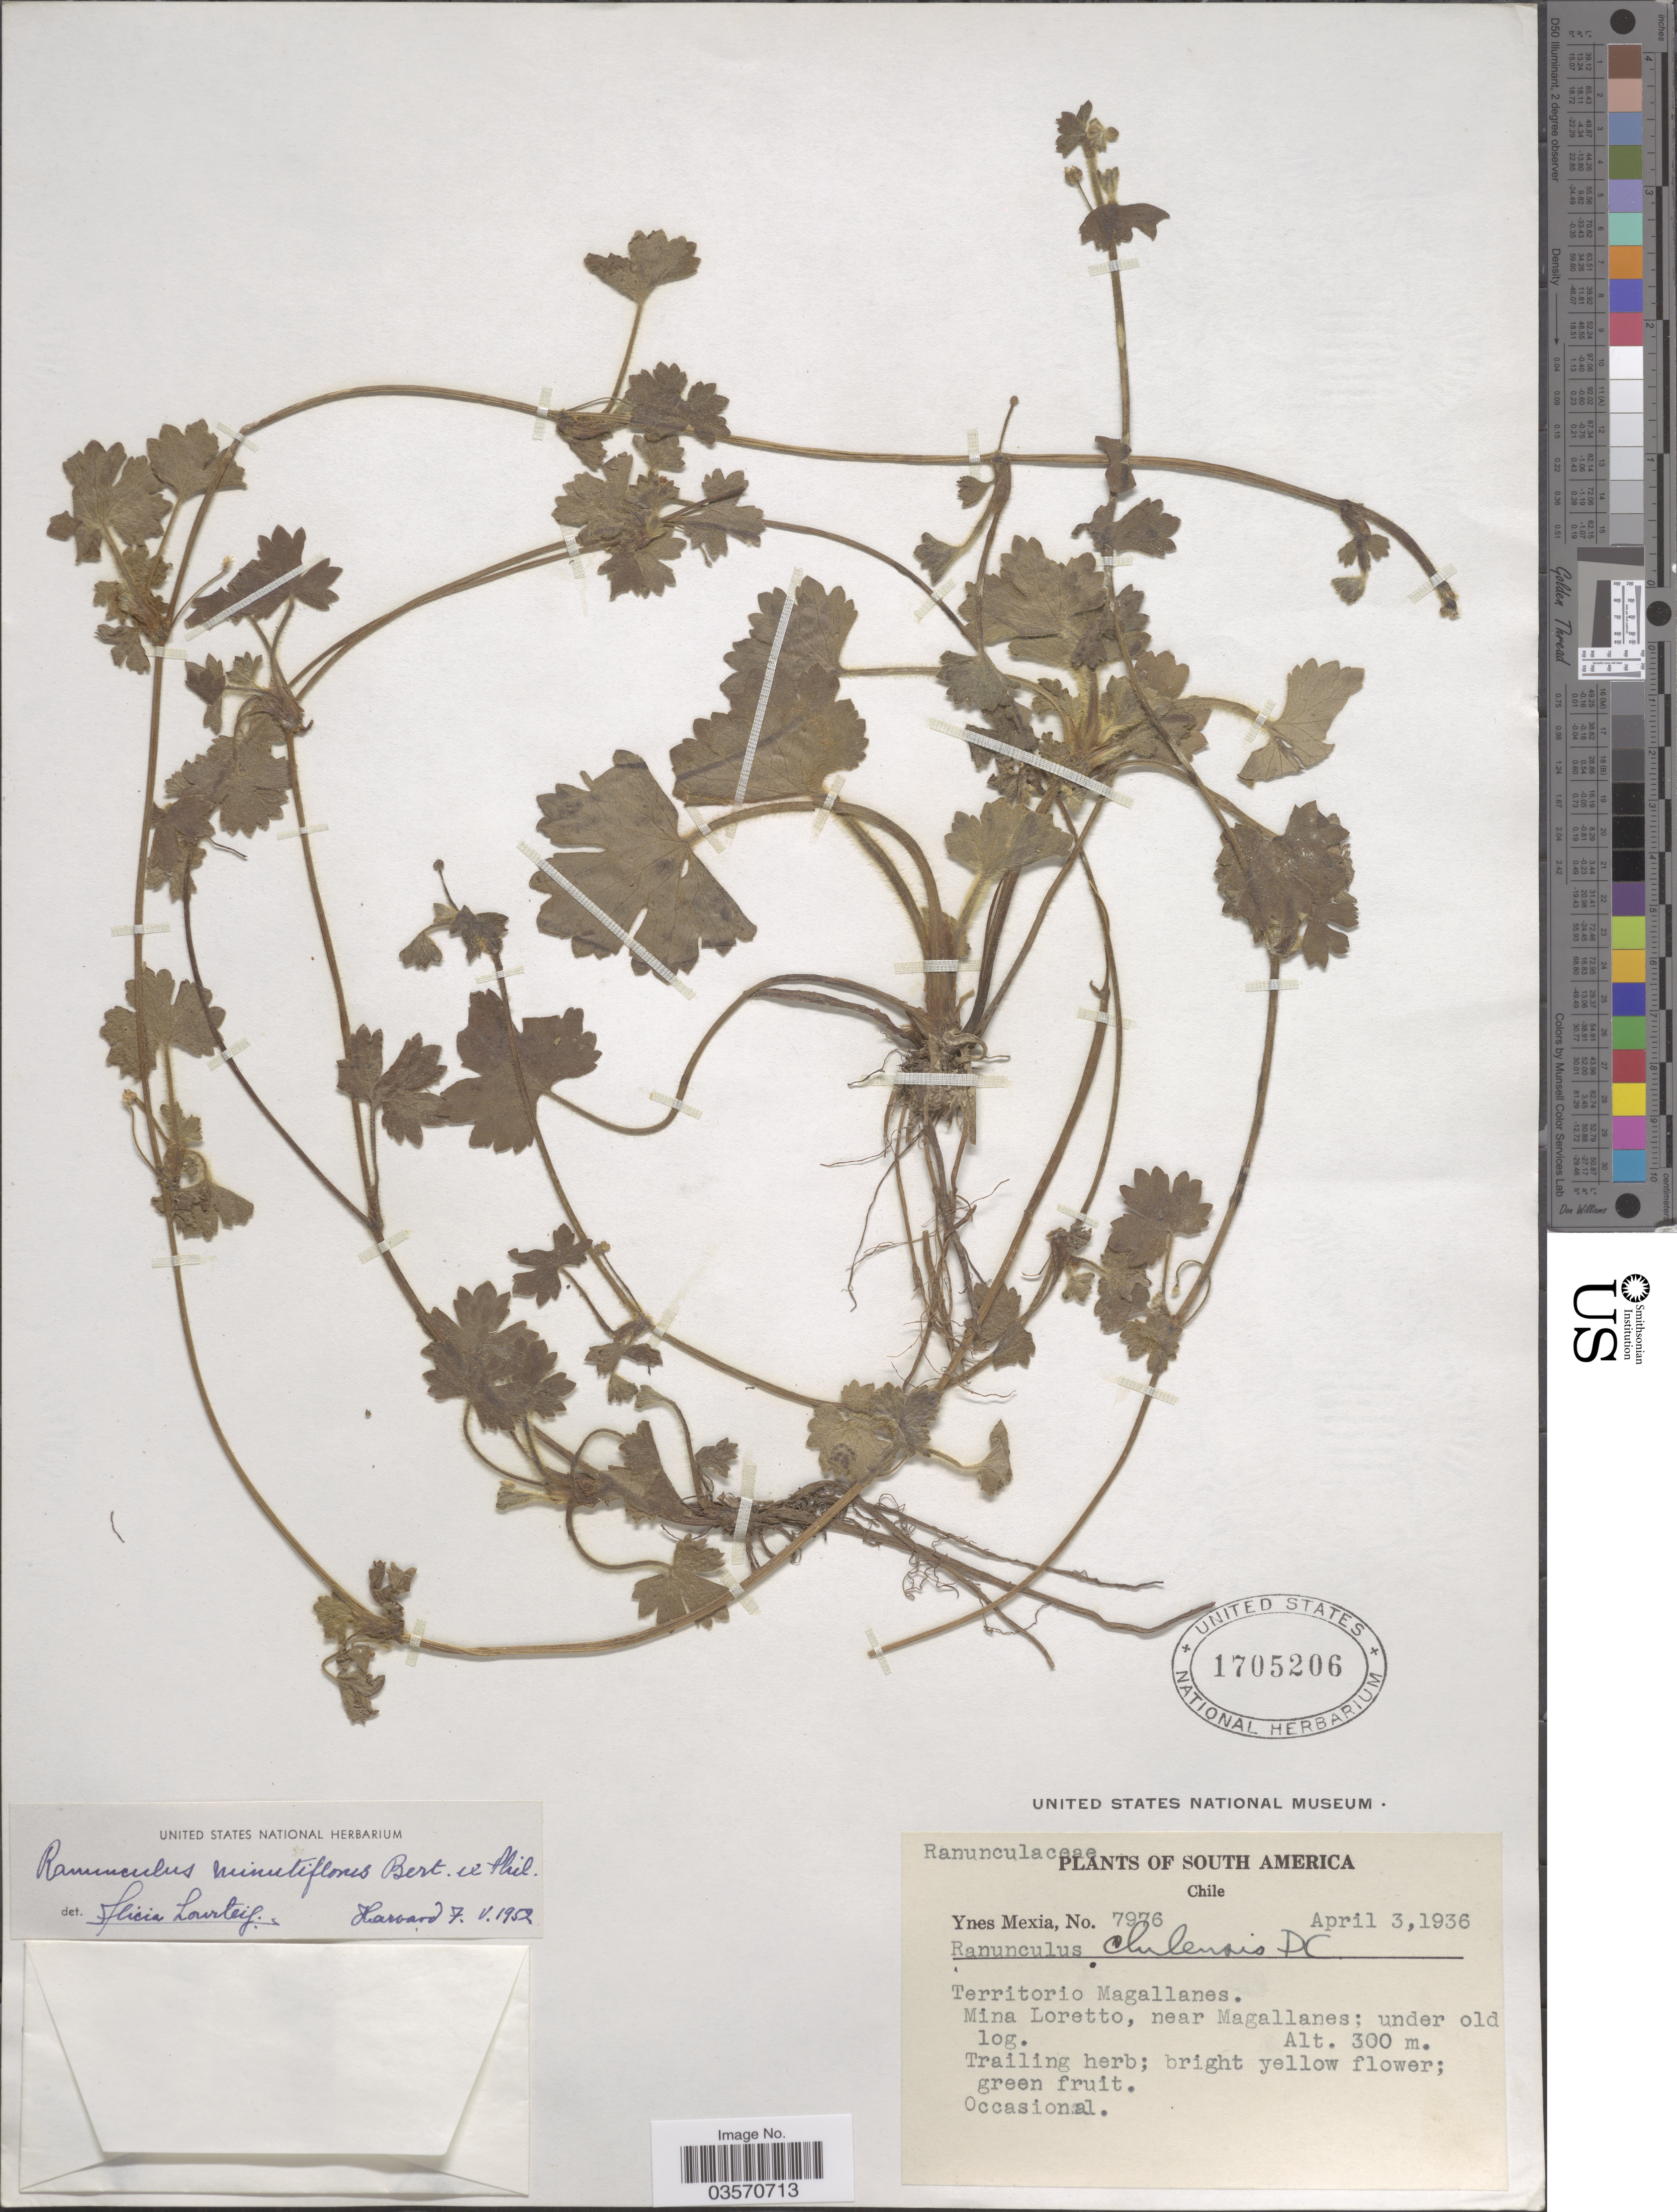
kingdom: Plantae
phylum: Tracheophyta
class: Magnoliopsida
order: Ranunculales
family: Ranunculaceae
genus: Ranunculus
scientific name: Ranunculus minutiflorus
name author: Bertero ex Phil.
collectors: Y. Mexia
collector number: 7976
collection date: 1936-04-03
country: Chile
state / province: Magallanes y de la Antártica Chilena (XII)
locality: Territorio Magallanes. Mina Loretto, near Magallanes; under old log.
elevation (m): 300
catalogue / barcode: US 1705206